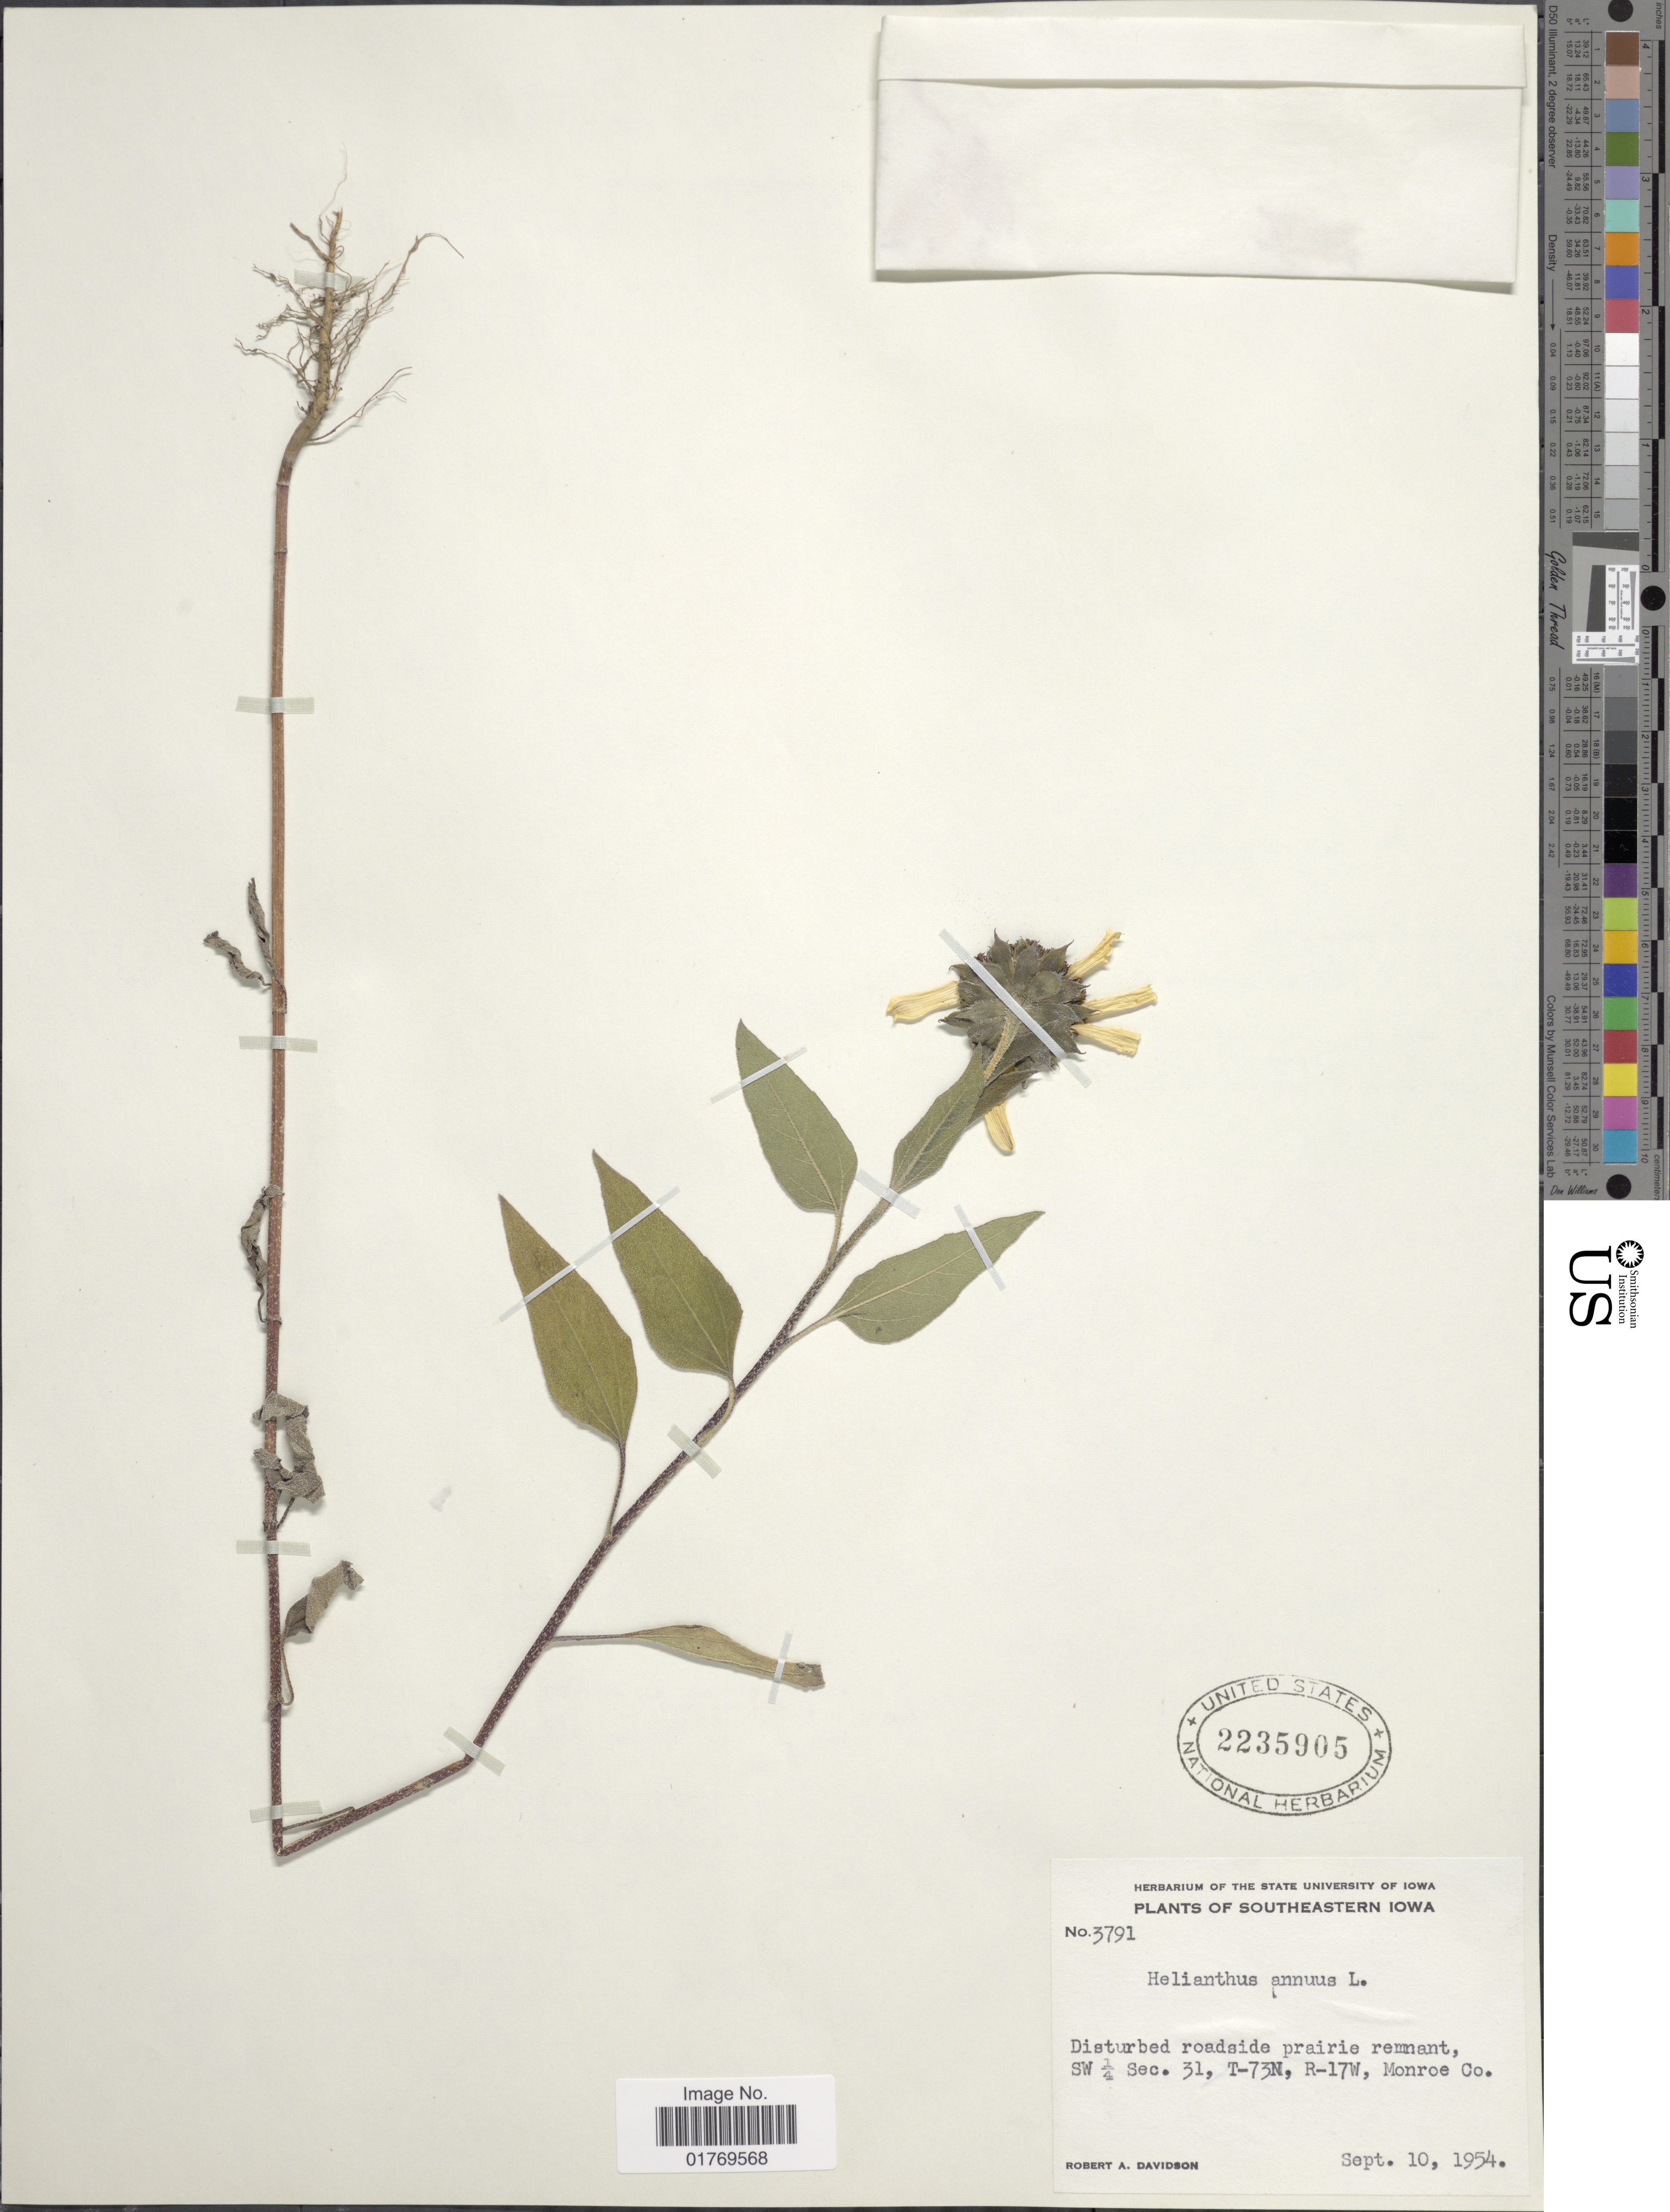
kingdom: Plantae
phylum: Tracheophyta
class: Magnoliopsida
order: Asterales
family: Asteraceae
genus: Helianthus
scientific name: Helianthus annuus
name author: L.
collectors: R. A. Davidson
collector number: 3791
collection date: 1954-09-10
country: United States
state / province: Iowa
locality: Southeastern Iowa. Disturbed roadside prairie remnant, SW ¼ Sec. 31, T-73N, R-17W, Monroe Co.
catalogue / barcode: US 2235905